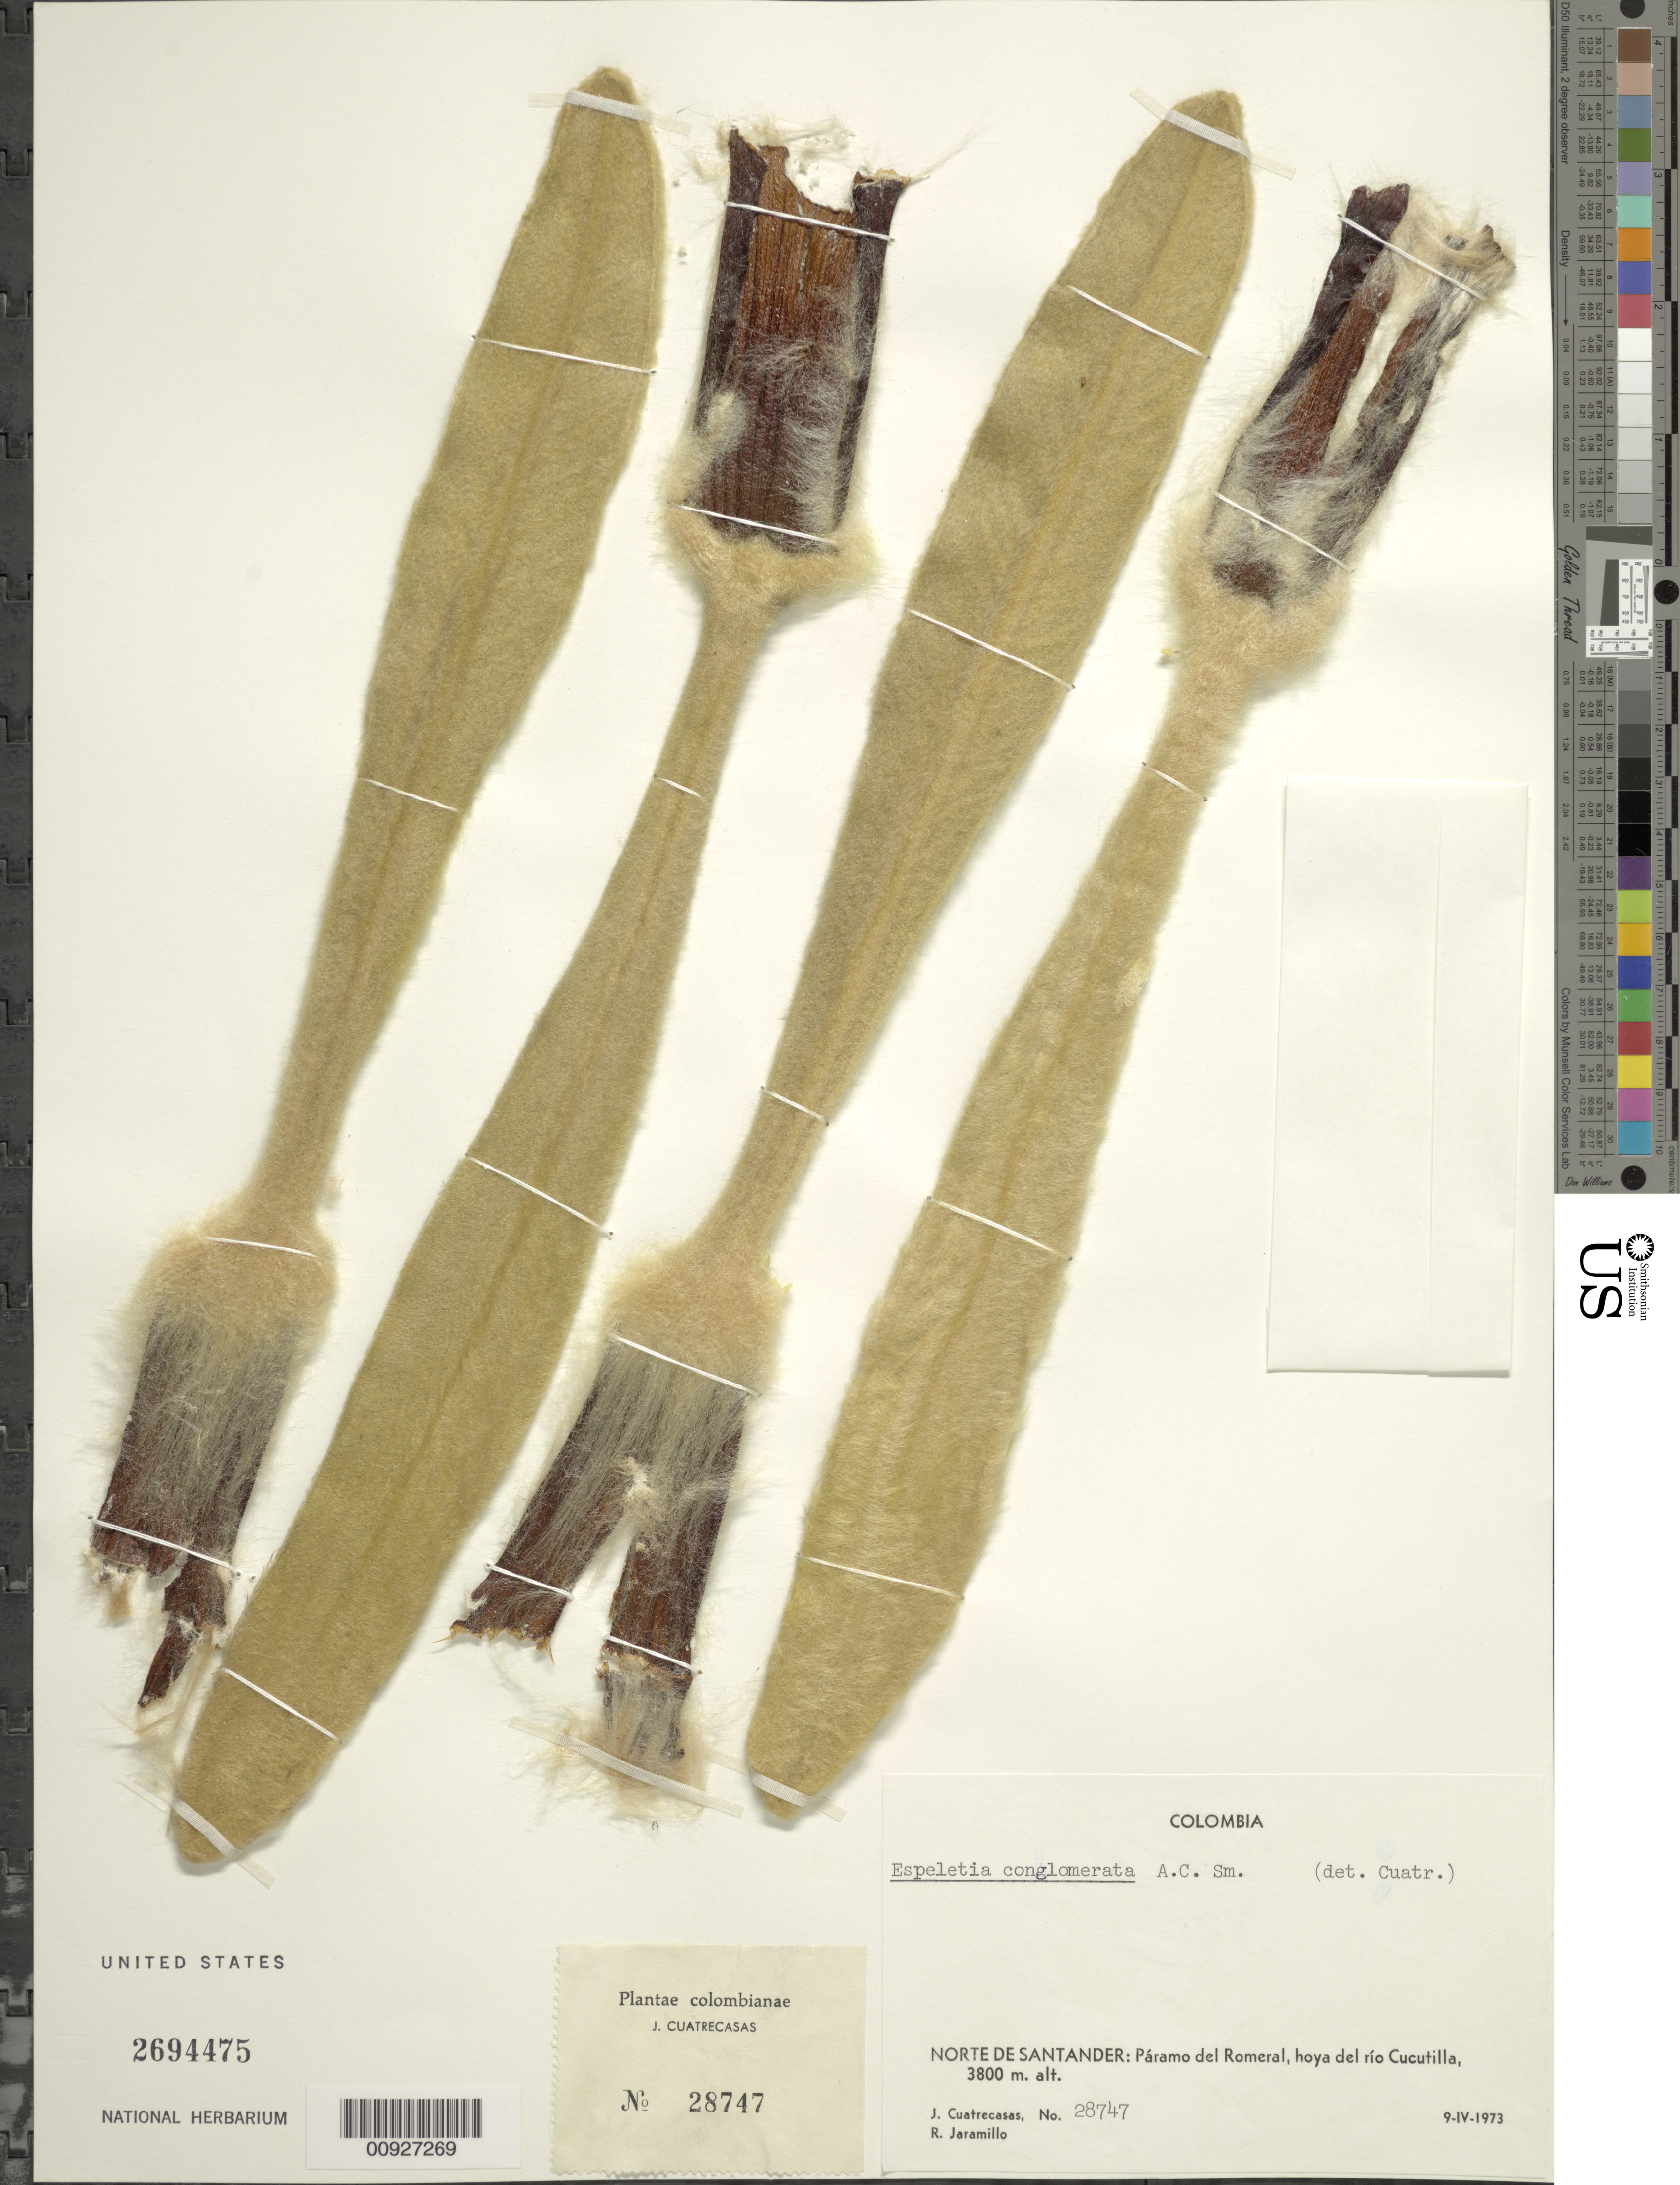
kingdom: Plantae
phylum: Tracheophyta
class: Magnoliopsida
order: Asterales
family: Asteraceae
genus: Espeletia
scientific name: Espeletia conglomerata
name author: A.C. Sm.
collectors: J. Cuatrecasas & R. Jaramillo M.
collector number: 28747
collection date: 1973-04-09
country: Colombia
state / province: Norte de Santander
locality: P. del Romeral. P. del Romeral, hoya del río Cucutilla.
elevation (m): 3800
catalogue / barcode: US 2694475